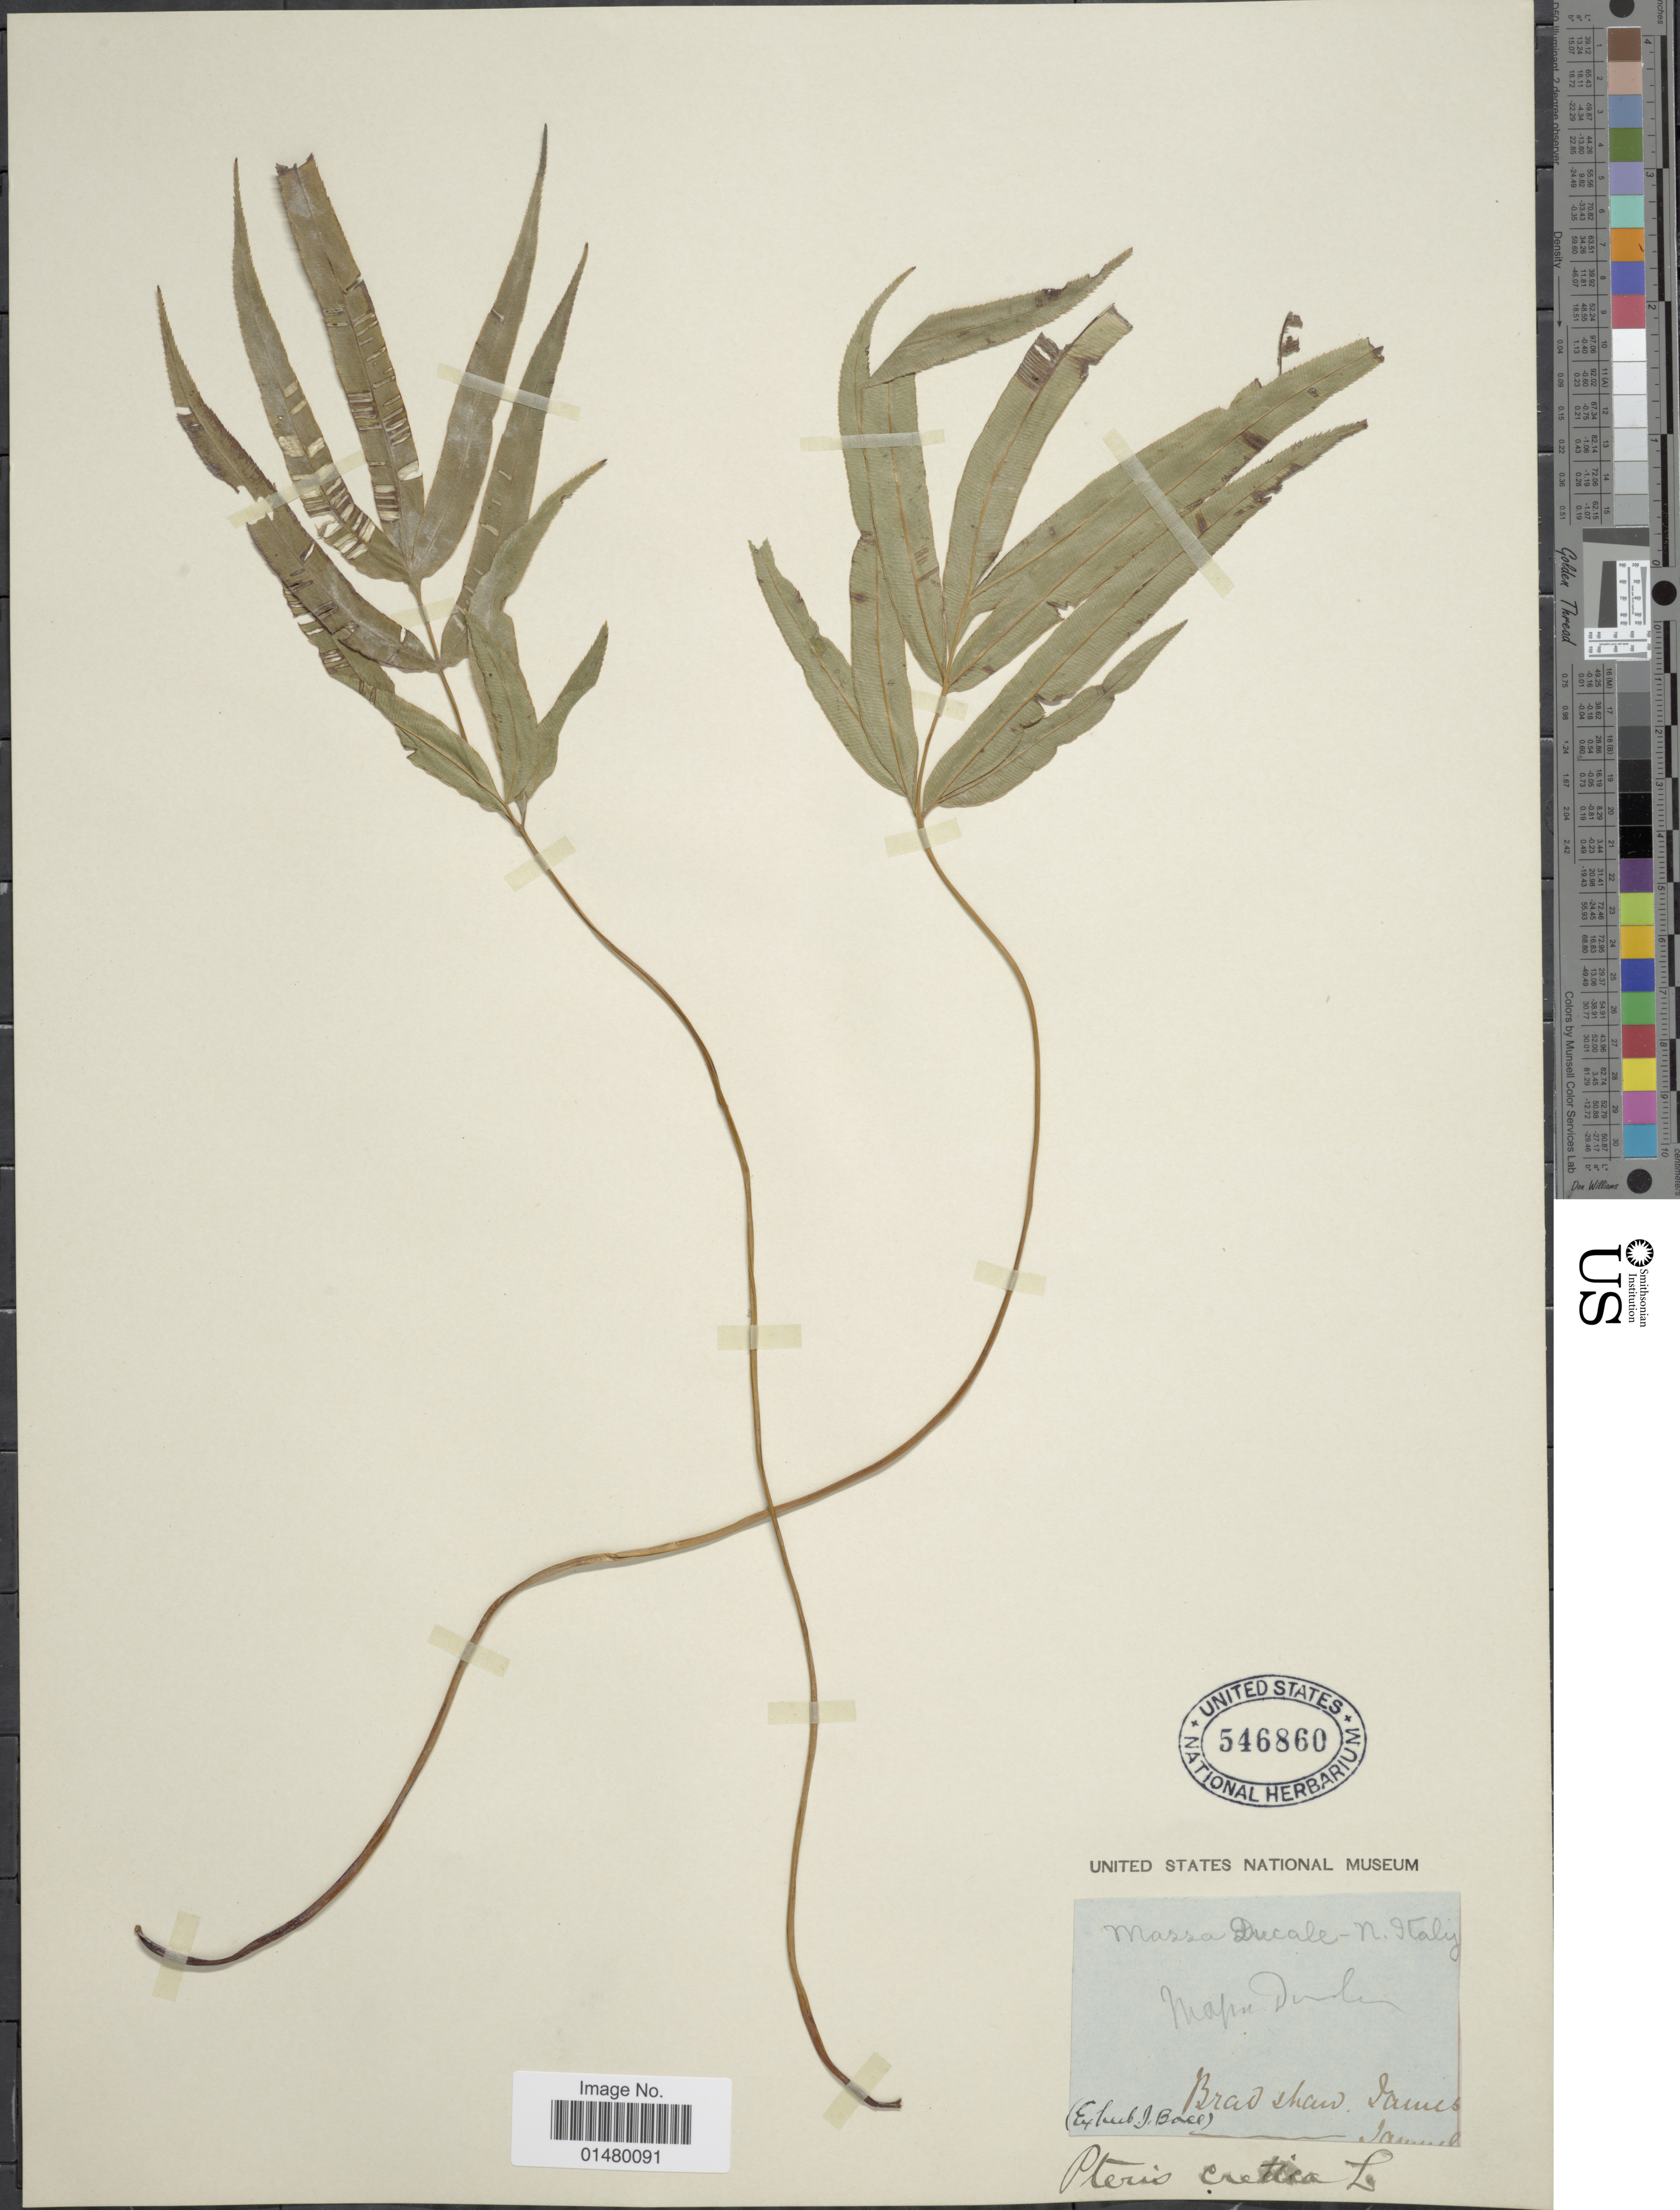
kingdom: Plantae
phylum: Tracheophyta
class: Polypodiopsida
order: Polypodiales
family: Pteridaceae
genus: Pteris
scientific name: Pteris cretica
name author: L.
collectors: ex herb. John Ball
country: Italy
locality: Massa Ducale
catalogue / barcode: US 546860